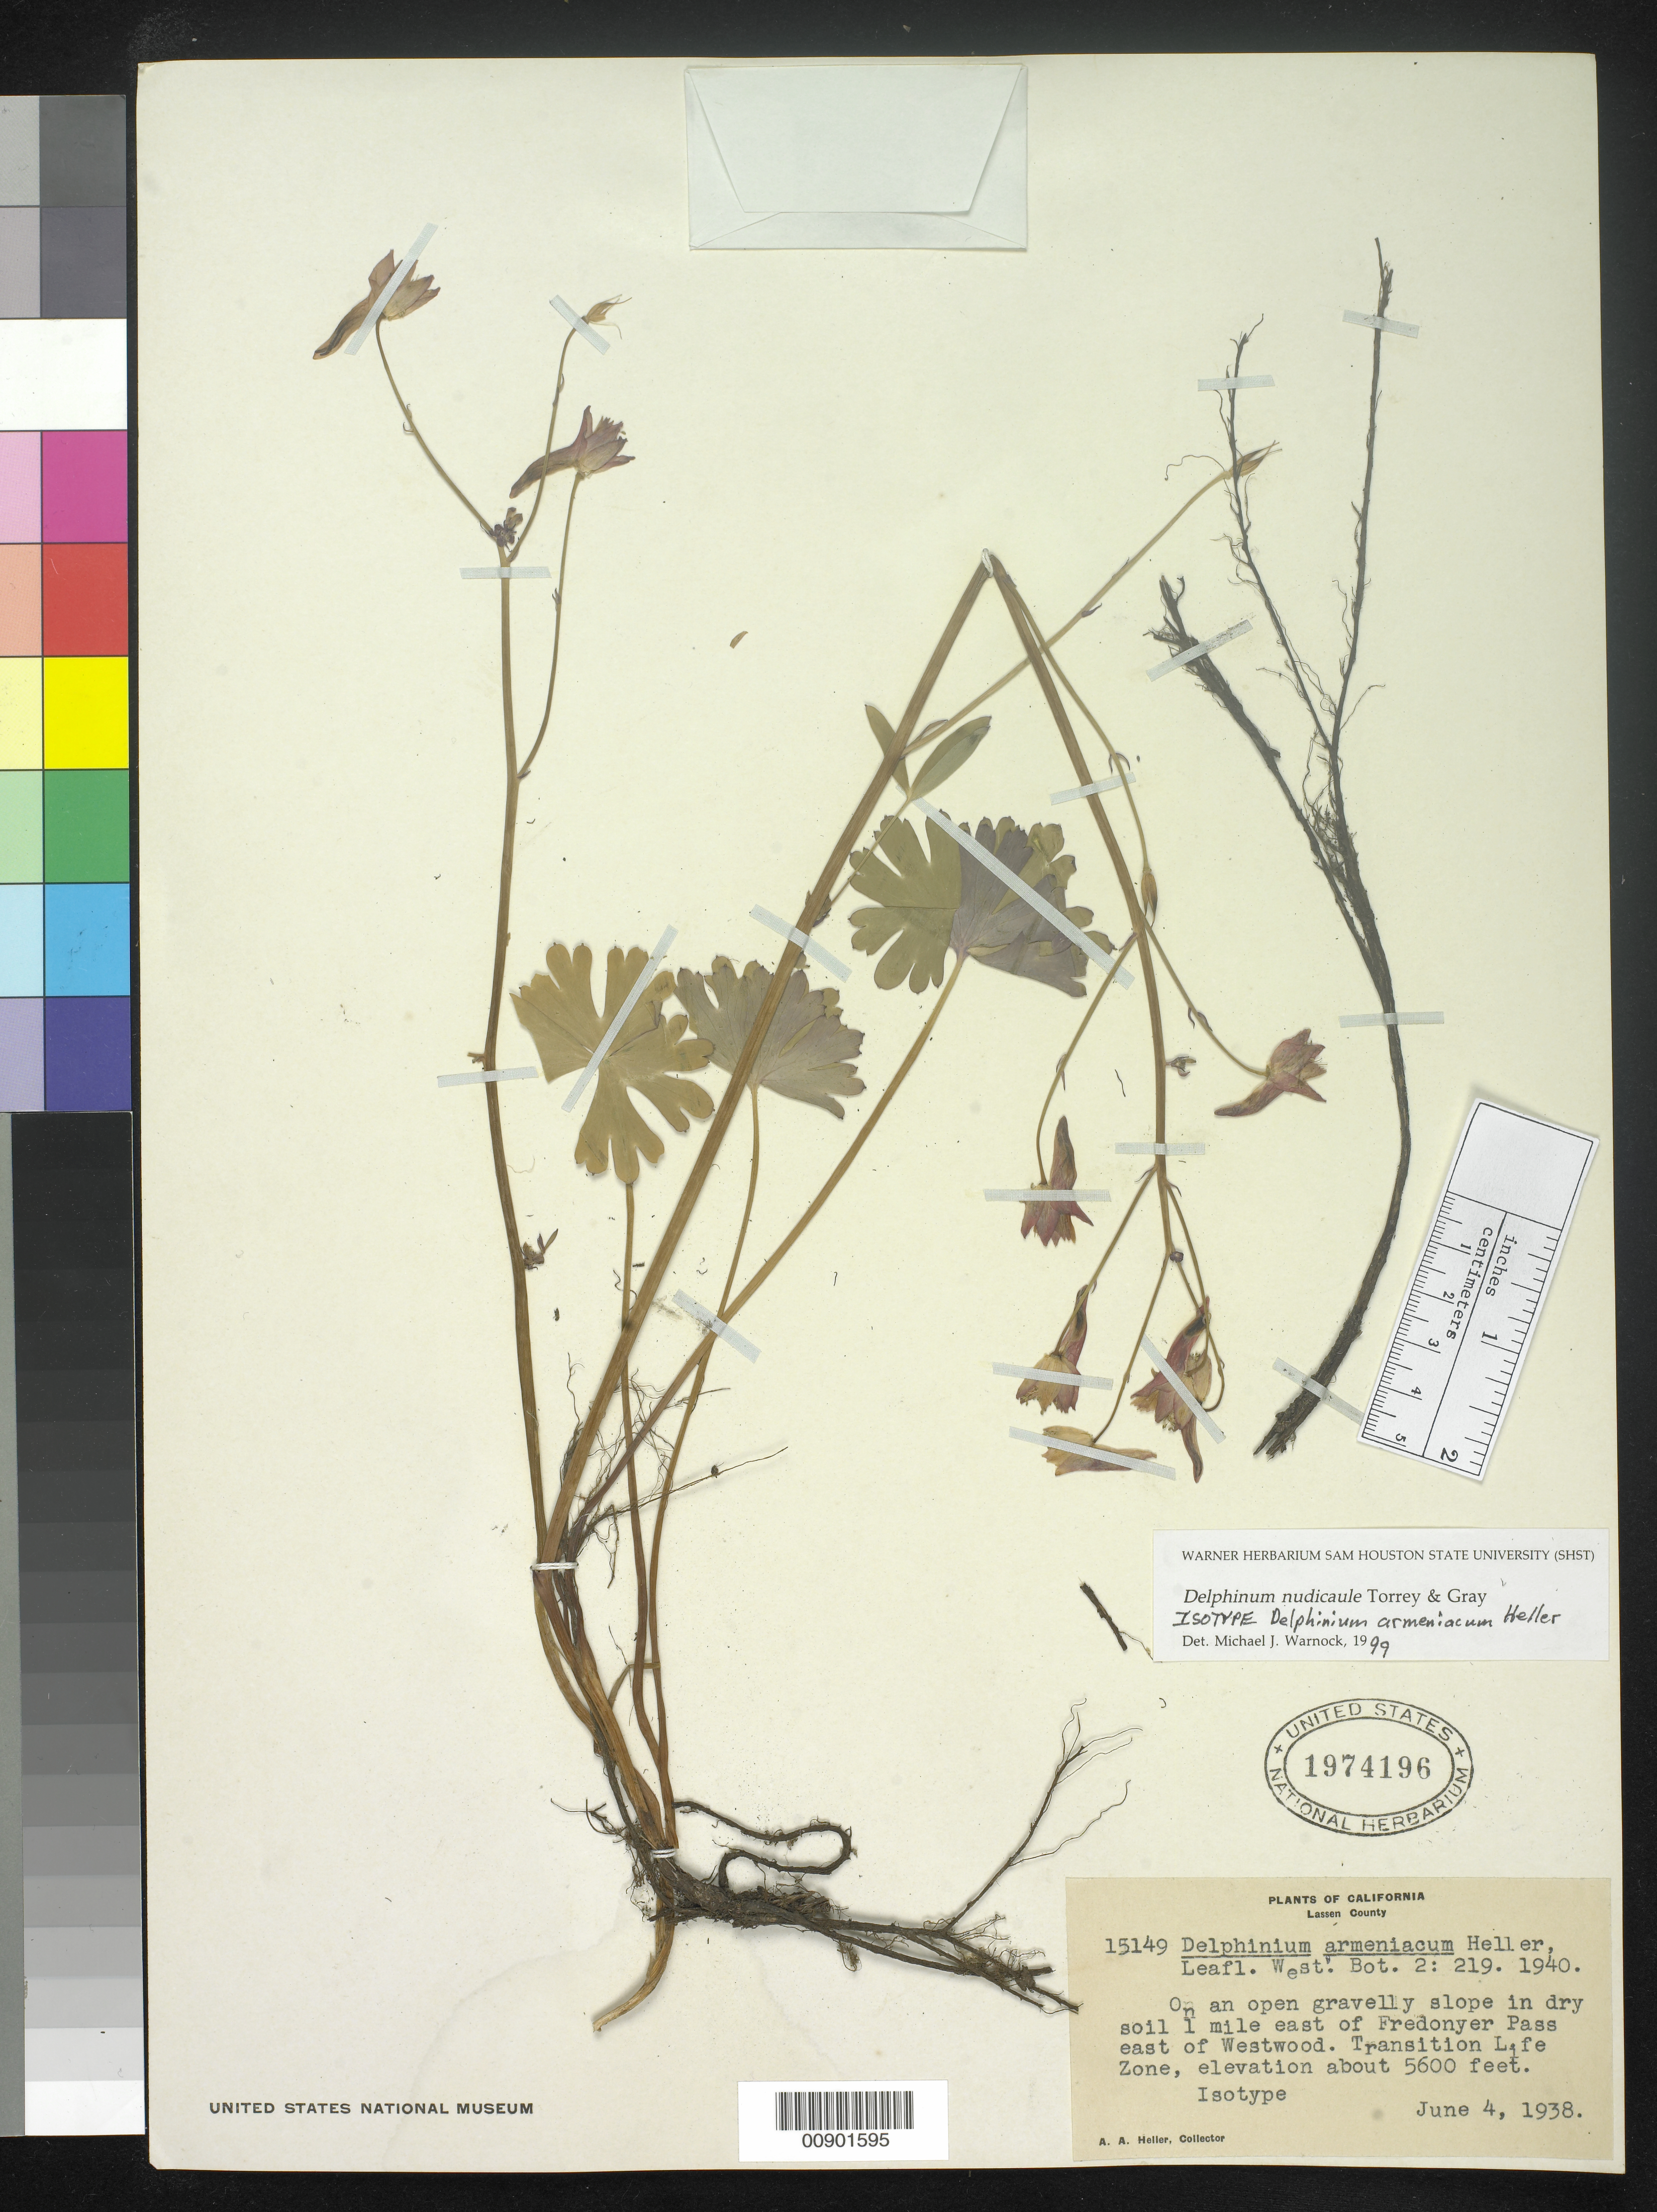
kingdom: Plantae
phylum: Tracheophyta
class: Magnoliopsida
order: Ranunculales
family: Ranunculaceae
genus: Delphinium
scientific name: Delphinium armeniacum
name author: A. Heller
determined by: Warnock, M. J., (SHST), Sam Houston State University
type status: Isotype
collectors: A. A. Heller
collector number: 15149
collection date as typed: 04 Jun 1938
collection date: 1938-06-04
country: United States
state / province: California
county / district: Lassen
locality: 1 mile east of Fredonyer Pass east of Westwood.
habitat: Transition Life Zone. On an open gravelly slope in dry soil.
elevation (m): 1707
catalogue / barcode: US 1974196